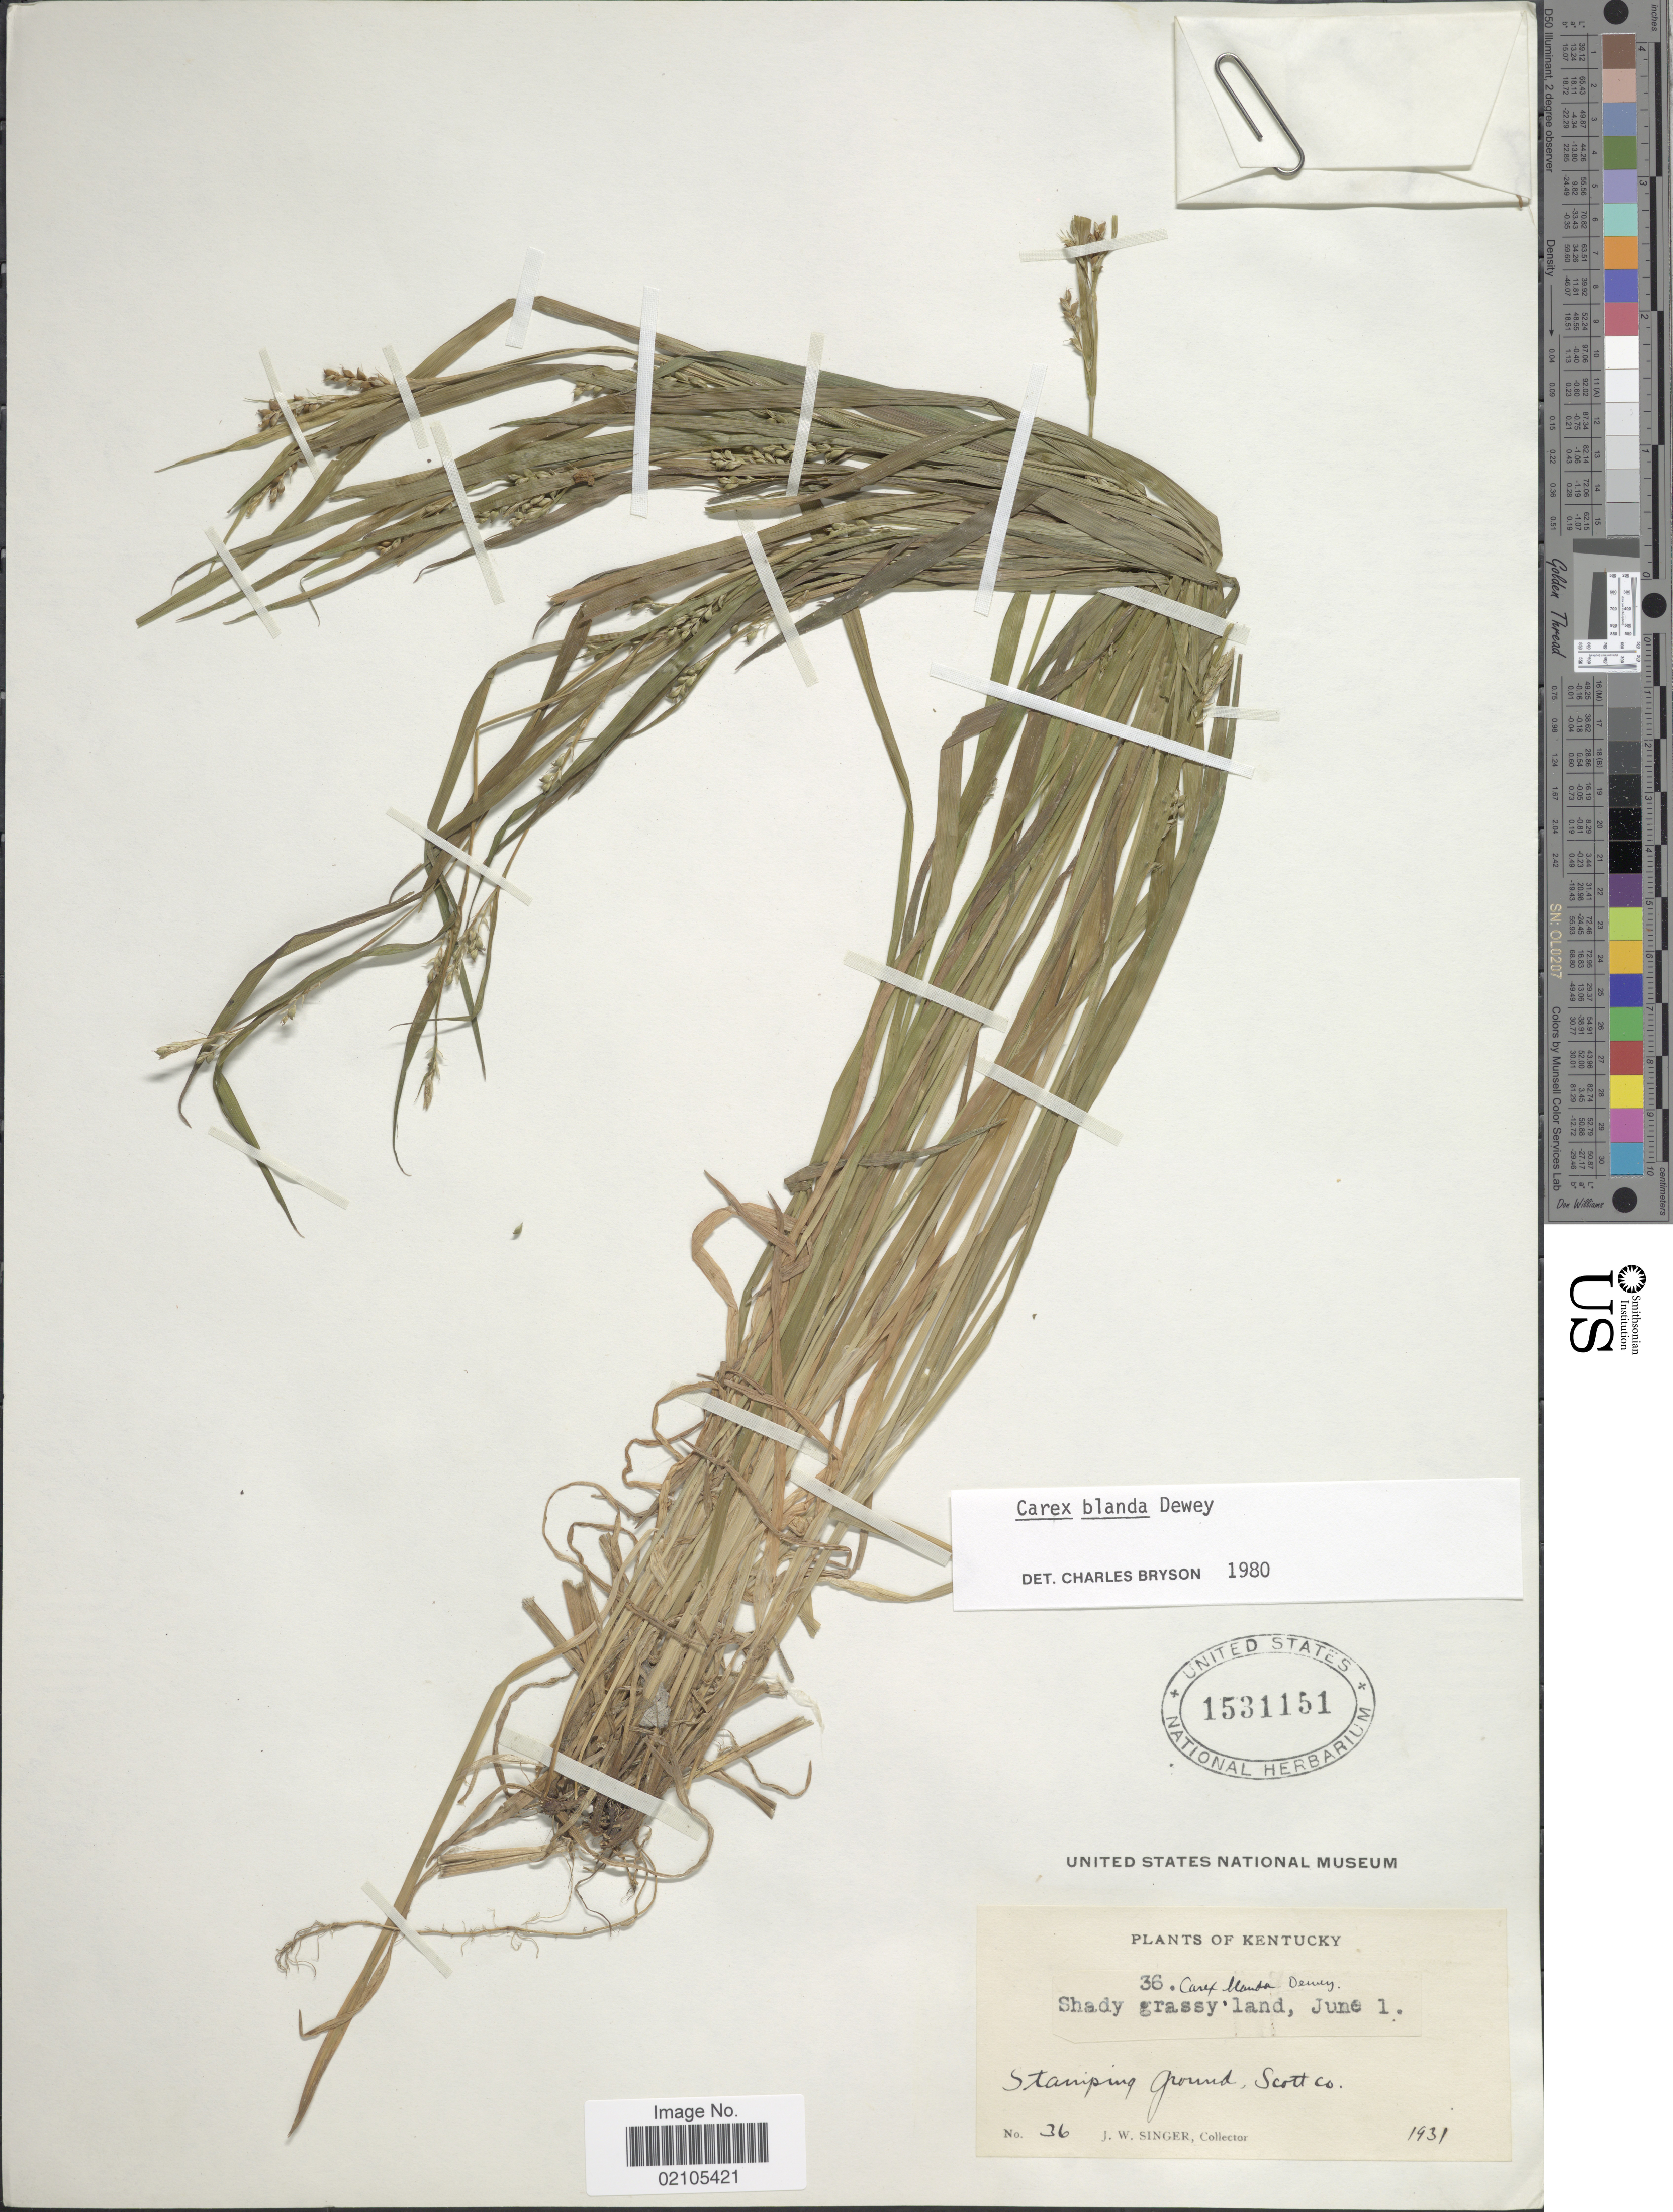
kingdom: Plantae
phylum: Tracheophyta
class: Liliopsida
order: Poales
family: Cyperaceae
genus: Carex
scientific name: Carex blanda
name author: Dewey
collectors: J. EW. Singer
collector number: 36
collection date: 1931-06-01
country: United States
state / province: Kentucky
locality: Shady grassy land. Stamping ground, Scott Co.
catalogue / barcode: US 1531151